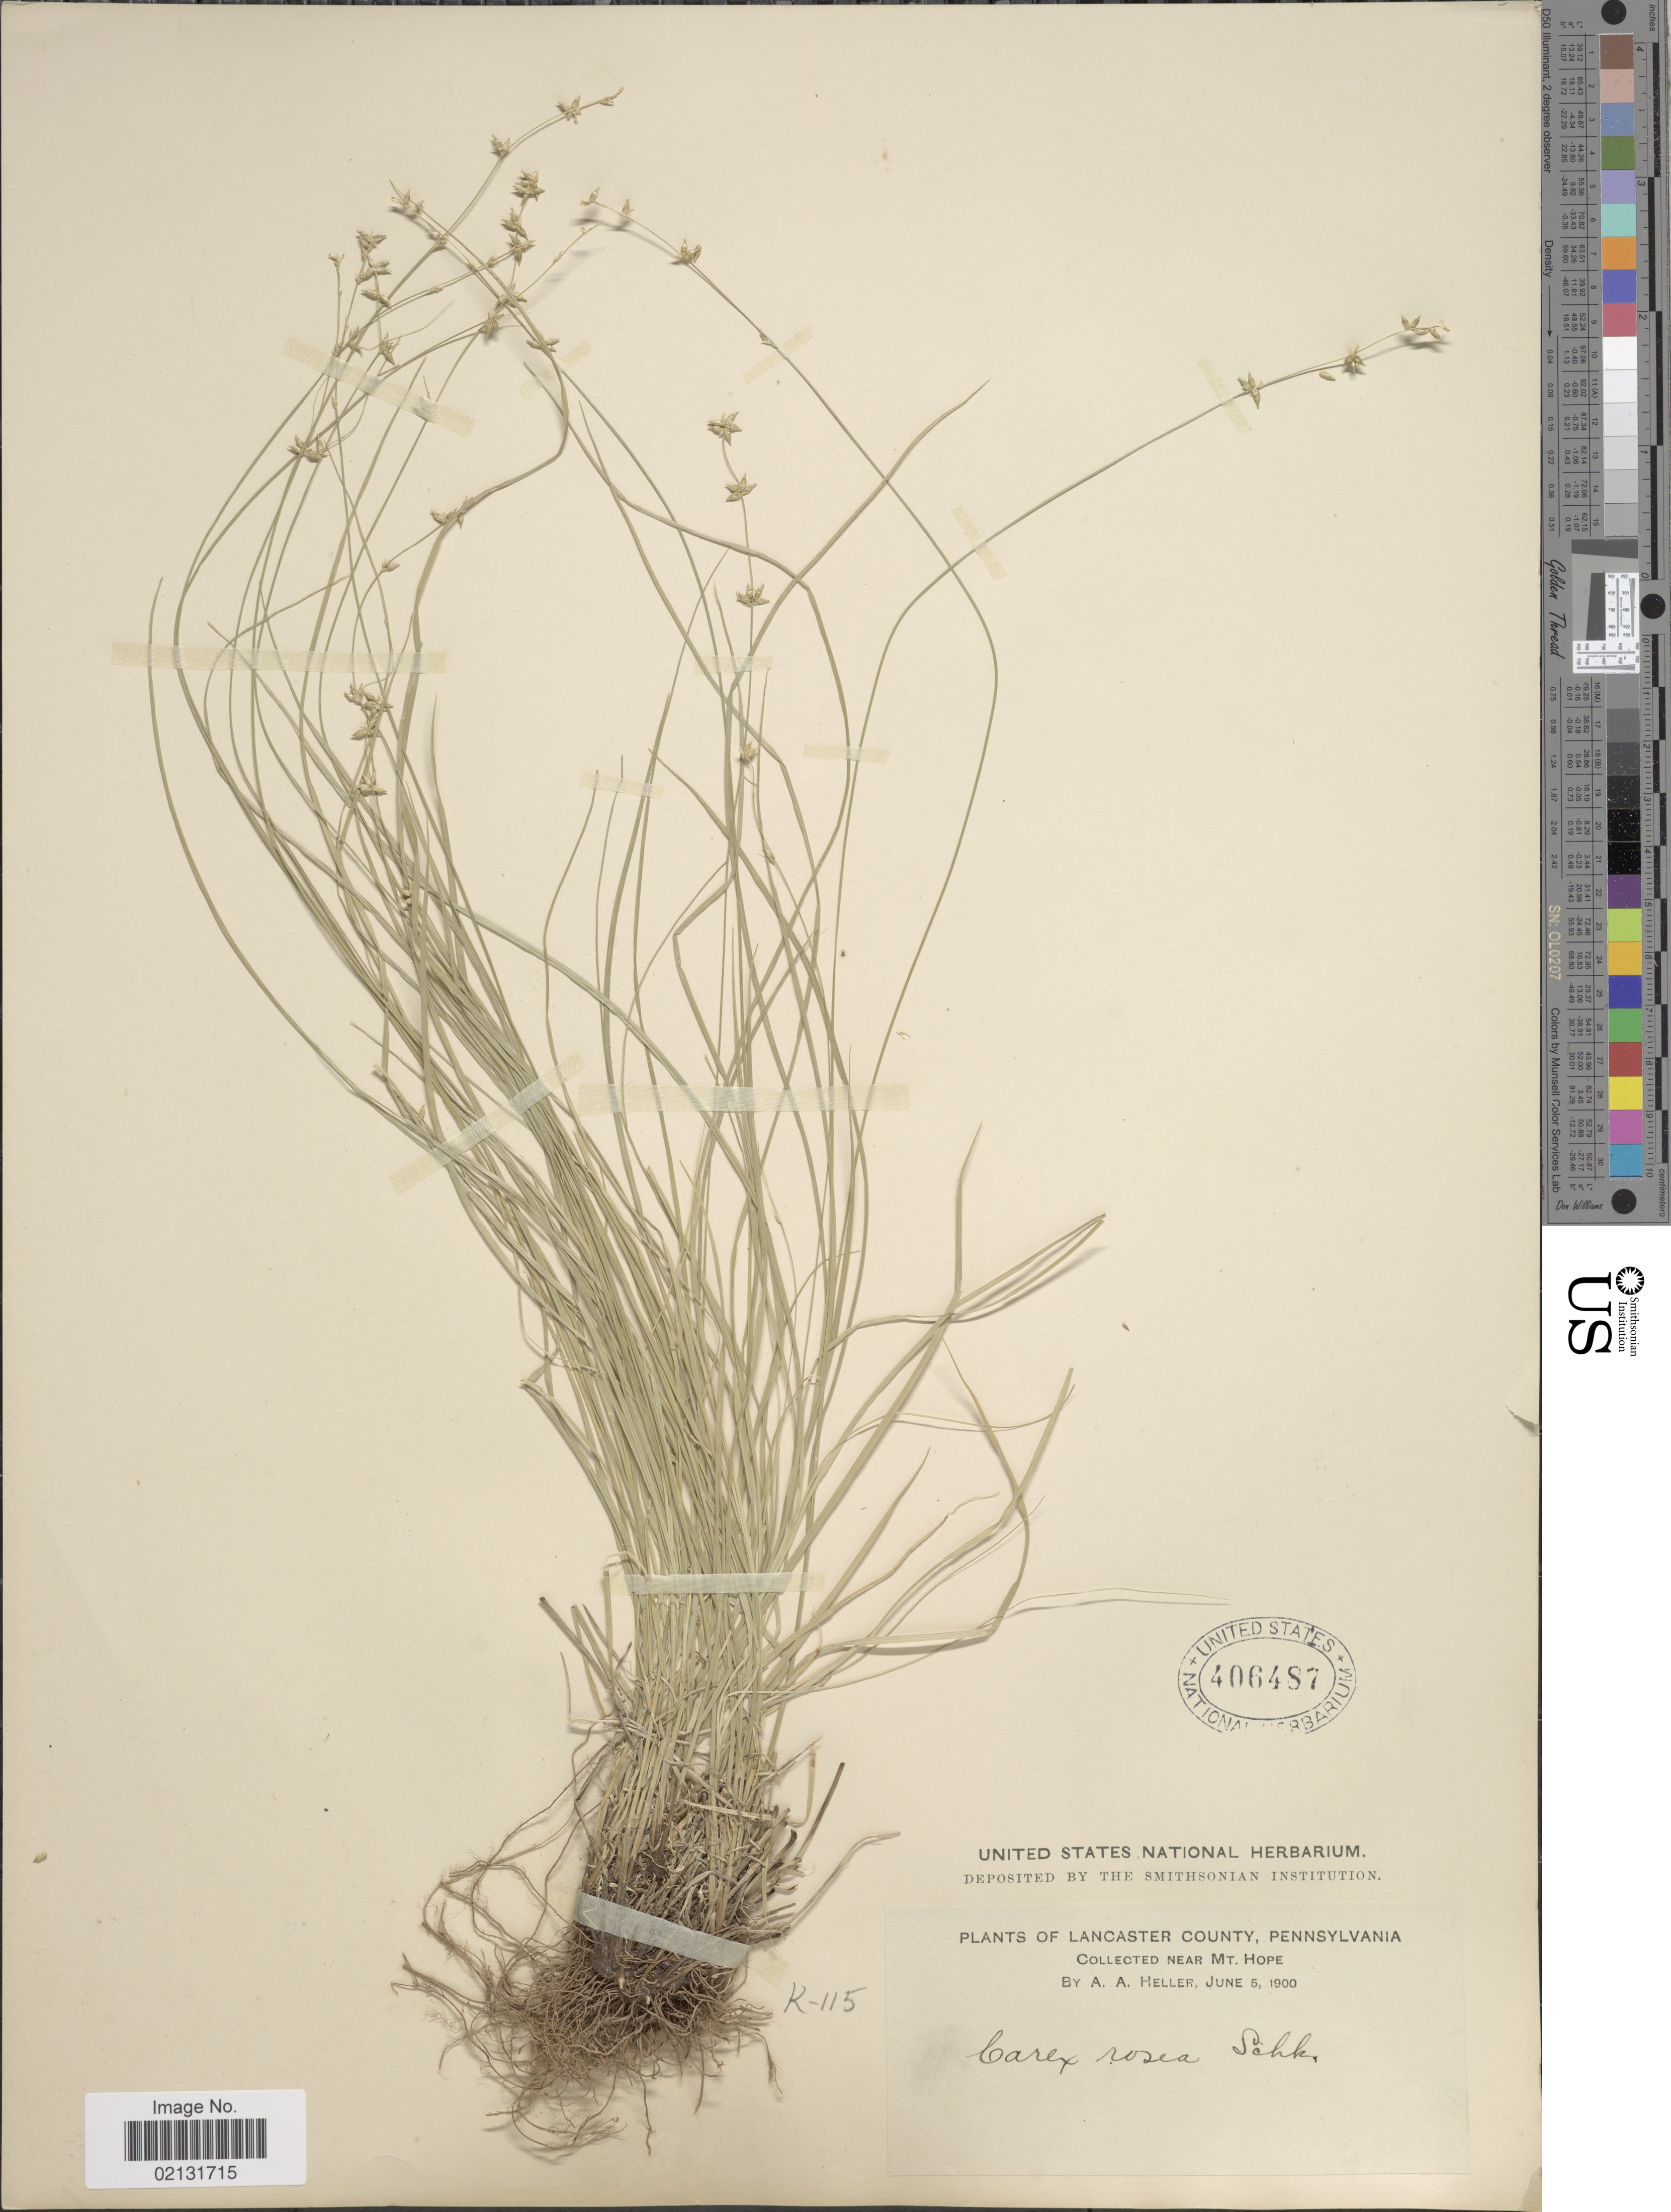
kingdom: Plantae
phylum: Tracheophyta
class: Liliopsida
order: Poales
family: Cyperaceae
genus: Carex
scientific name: Carex rosea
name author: Willd.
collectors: A. A. Heller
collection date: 1900-06-05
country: United States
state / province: Pennsylvania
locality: Lancaster County, near Mt. Hope.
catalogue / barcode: US 406487